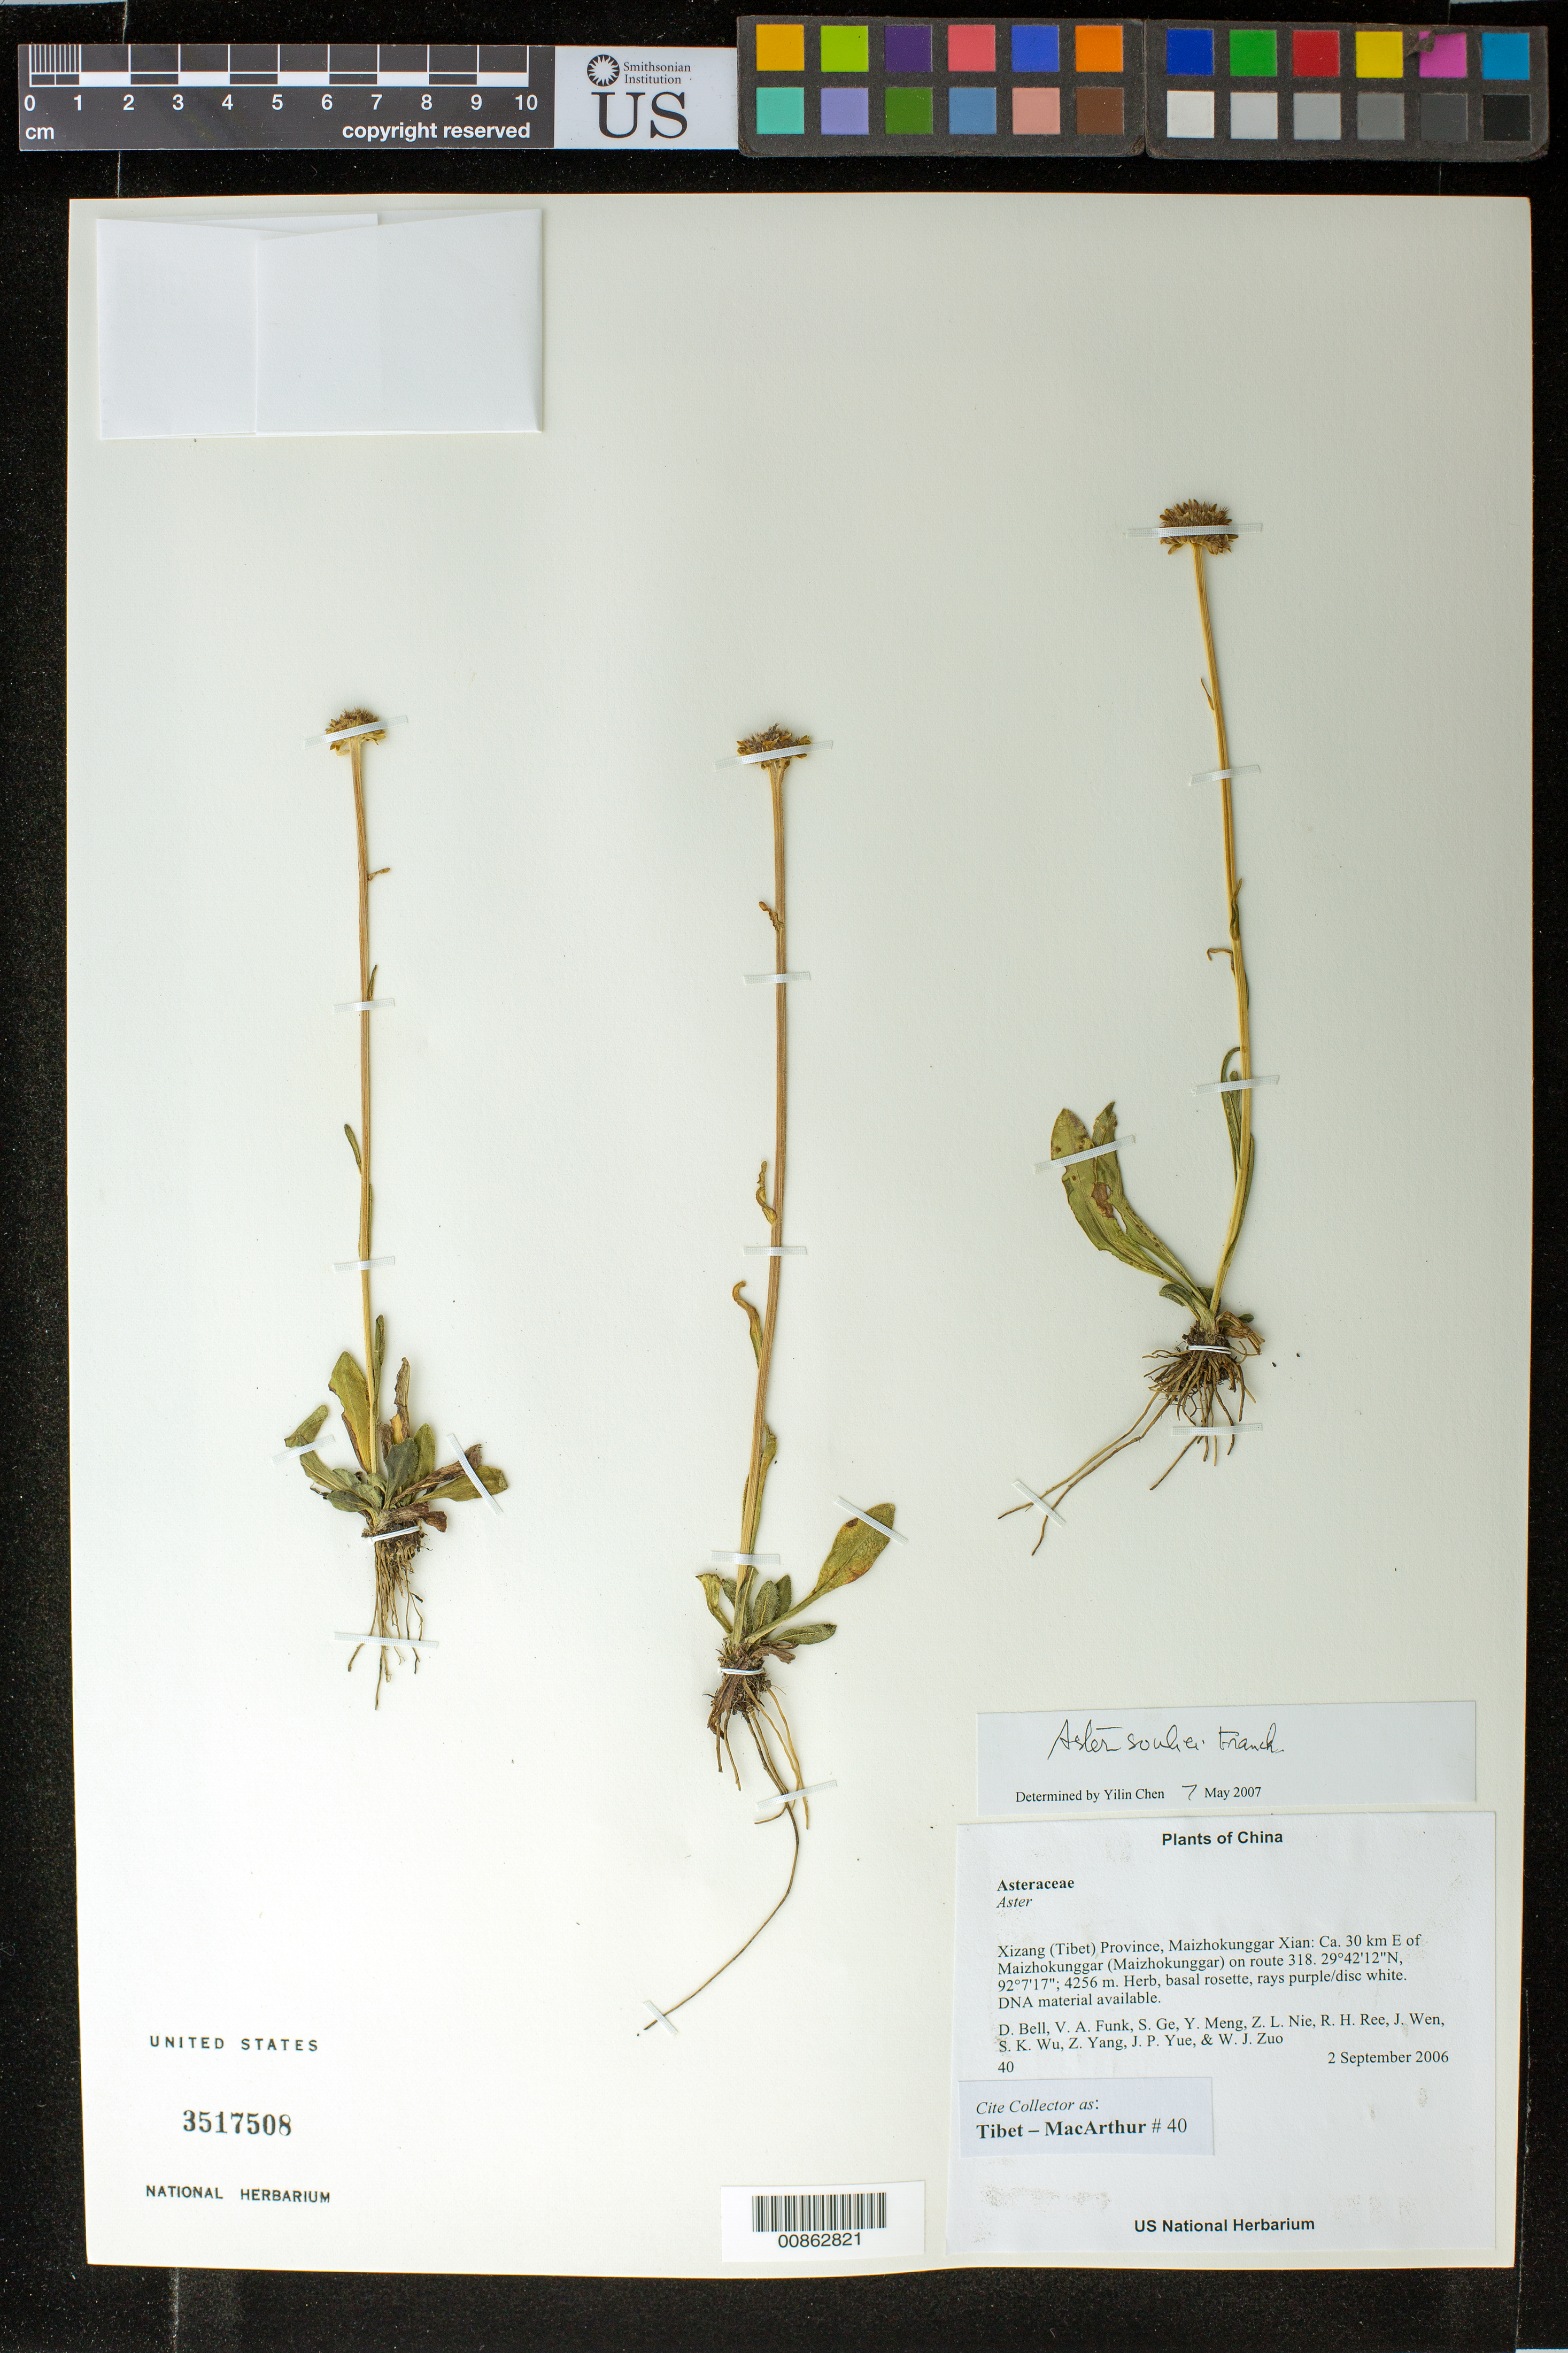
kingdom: Plantae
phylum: Tracheophyta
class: Magnoliopsida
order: Asterales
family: Asteraceae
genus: Aster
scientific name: Aster souliei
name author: Franch.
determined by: Yilin Chen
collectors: Tibet-MacArthur, D. A. Bell, V. Funk, S. Ge, Y. Meng, Z. Nie, R. Ree, J. Wen, S. K. Wu, Z. Yang, J. Yue & W. Zuo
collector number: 40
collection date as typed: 02 Sep 2006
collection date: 2006-09-02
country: China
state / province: Xizang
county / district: Maizhokunggar Xian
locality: Ca. 30 km E of Maizhokunggar on route 318.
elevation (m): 4256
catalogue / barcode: US 3517508